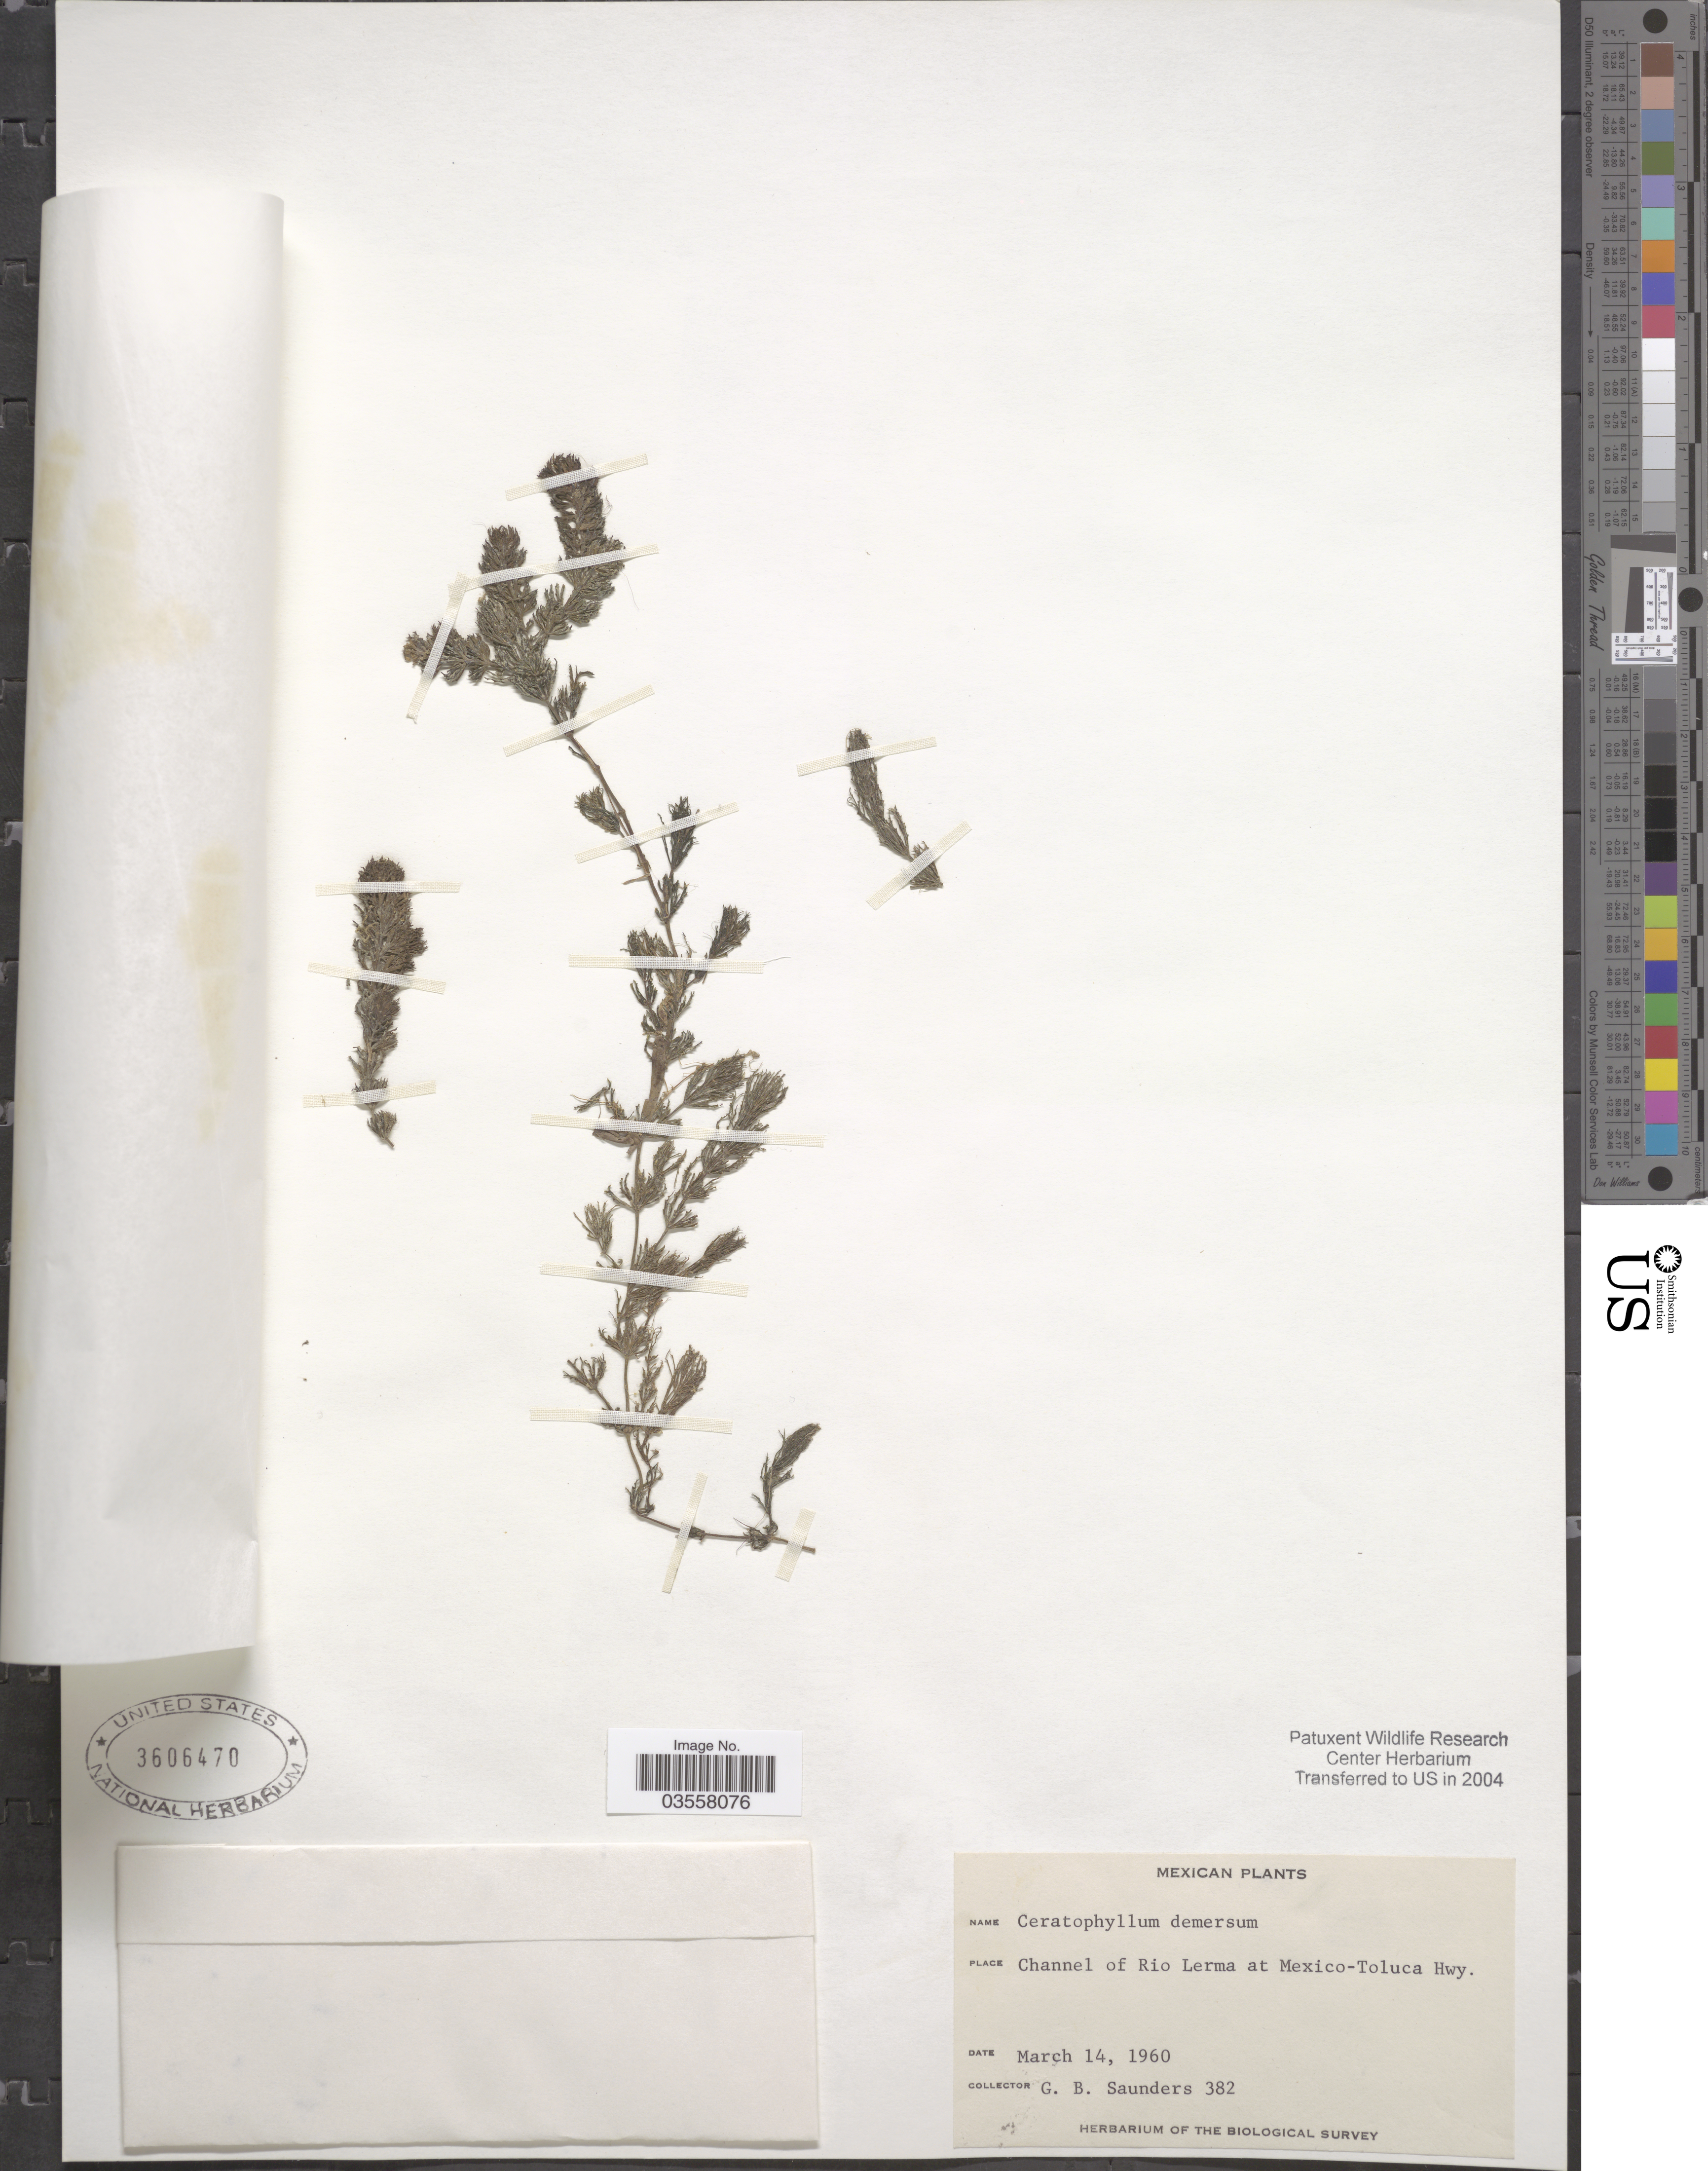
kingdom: Plantae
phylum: Tracheophyta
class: Magnoliopsida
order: Ceratophyllales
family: Ceratophyllaceae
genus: Ceratophyllum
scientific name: Ceratophyllum demersum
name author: L.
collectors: G. B. Saunders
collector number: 382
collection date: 1960-03-14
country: Mexico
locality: Channel of Rio Lerma at Mexico-Toluca Hwy.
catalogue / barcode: US 3606470